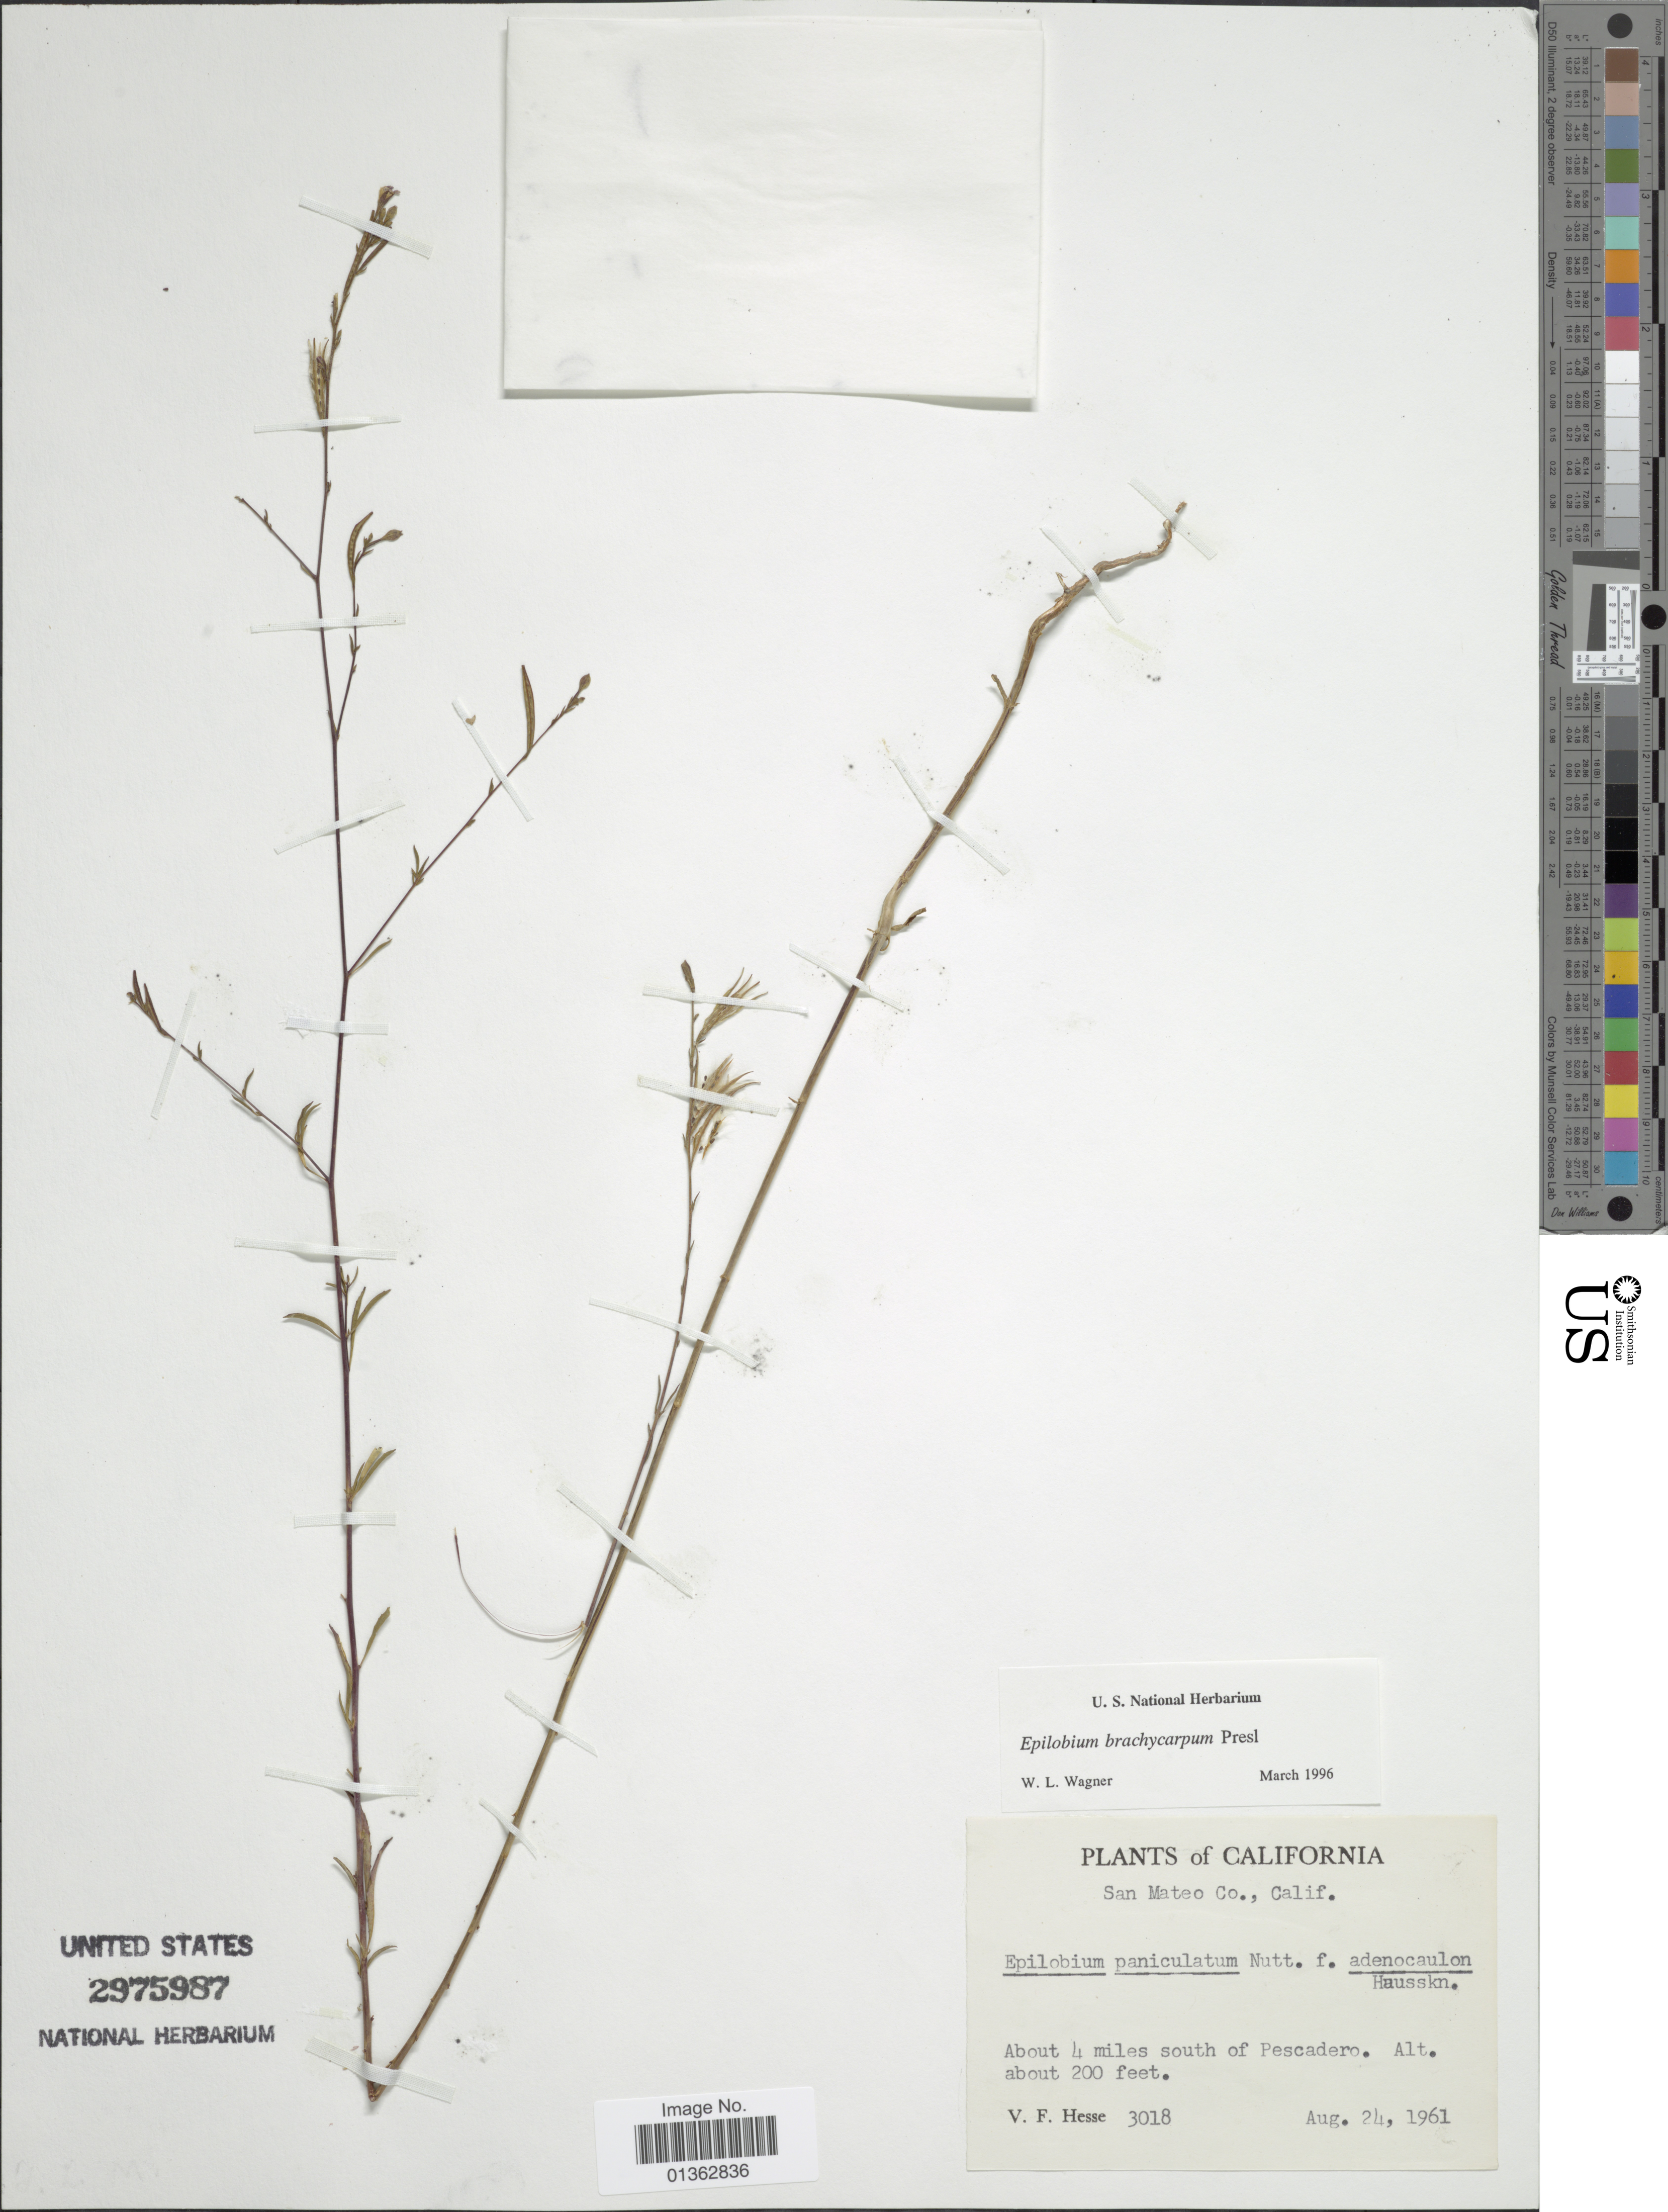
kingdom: Plantae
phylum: Tracheophyta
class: Magnoliopsida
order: Myrtales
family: Onagraceae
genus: Epilobium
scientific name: Epilobium brachycarpum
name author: C. Presl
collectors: V. Hesse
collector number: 3018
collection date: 1961-08-24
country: United States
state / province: California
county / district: San Mateo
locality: San Mateo Co. About 4 miles south of Pescadero.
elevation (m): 61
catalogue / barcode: US 2975987